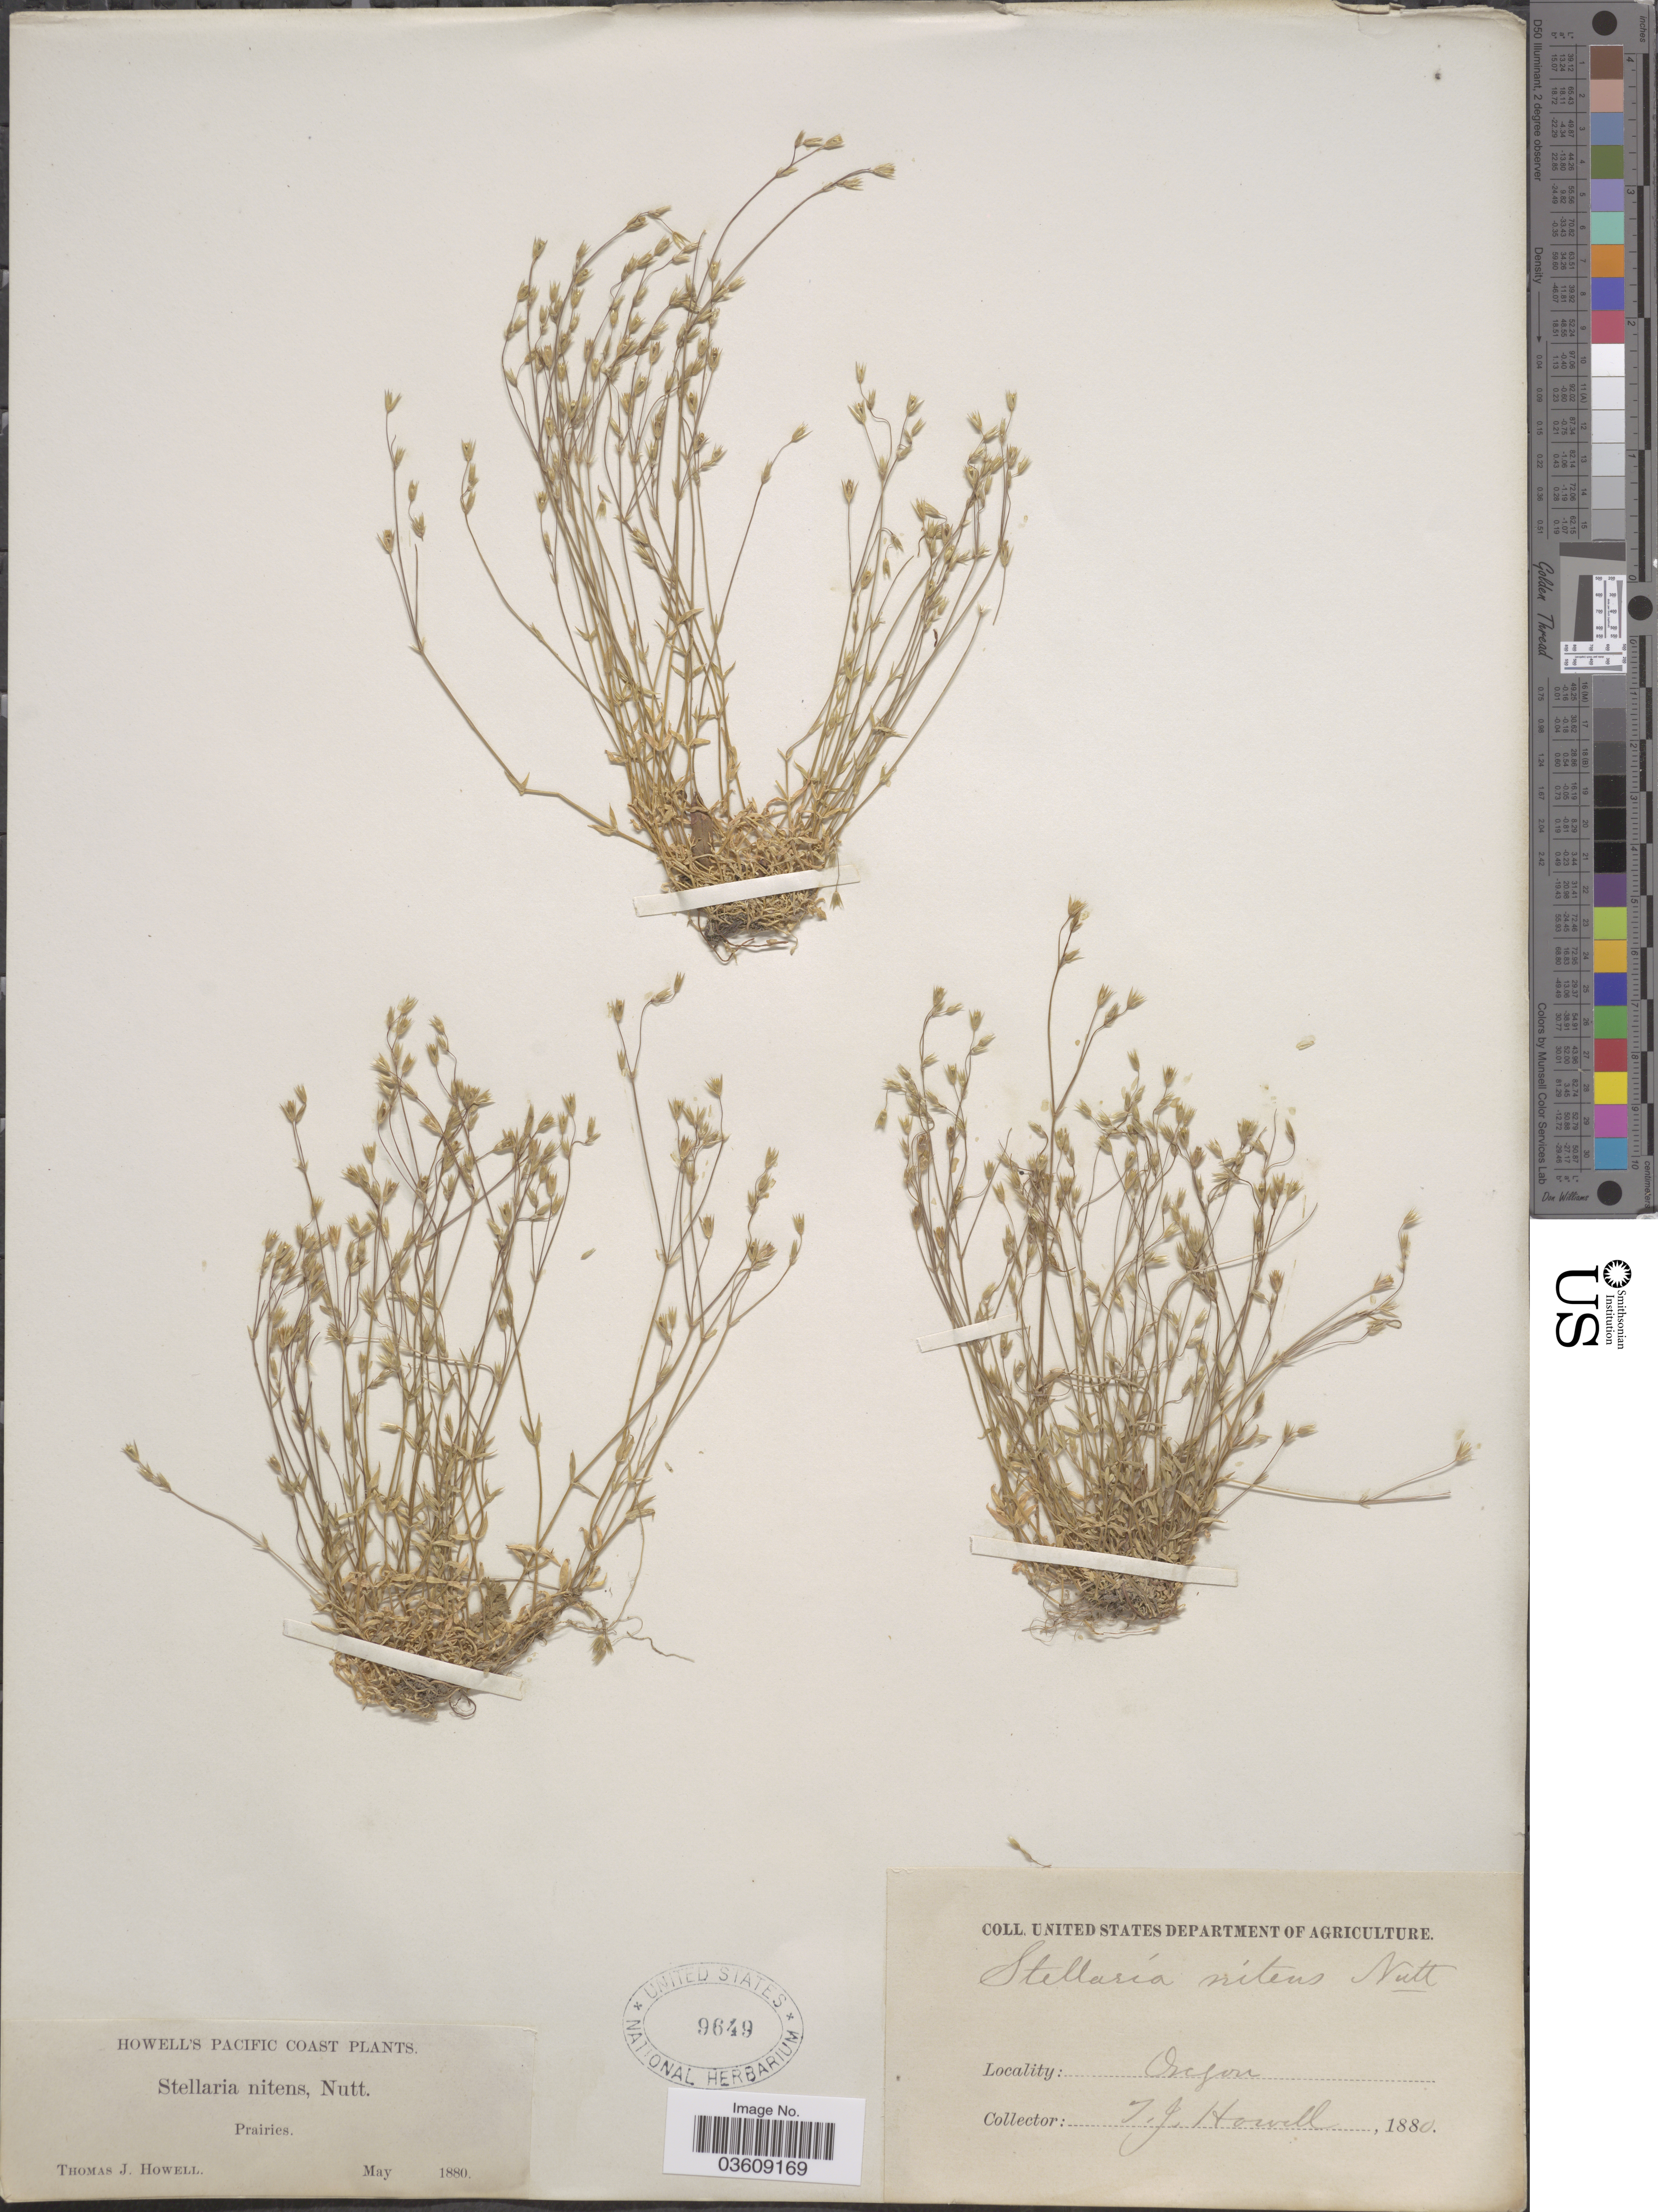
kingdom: Plantae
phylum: Tracheophyta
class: Magnoliopsida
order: Caryophyllales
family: Caryophyllaceae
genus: Stellaria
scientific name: Stellaria nitens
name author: Nutt.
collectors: T. J. Howell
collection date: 1880-05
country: United States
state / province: Oregon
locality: Pacific Coast. Prairies.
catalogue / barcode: US 9649